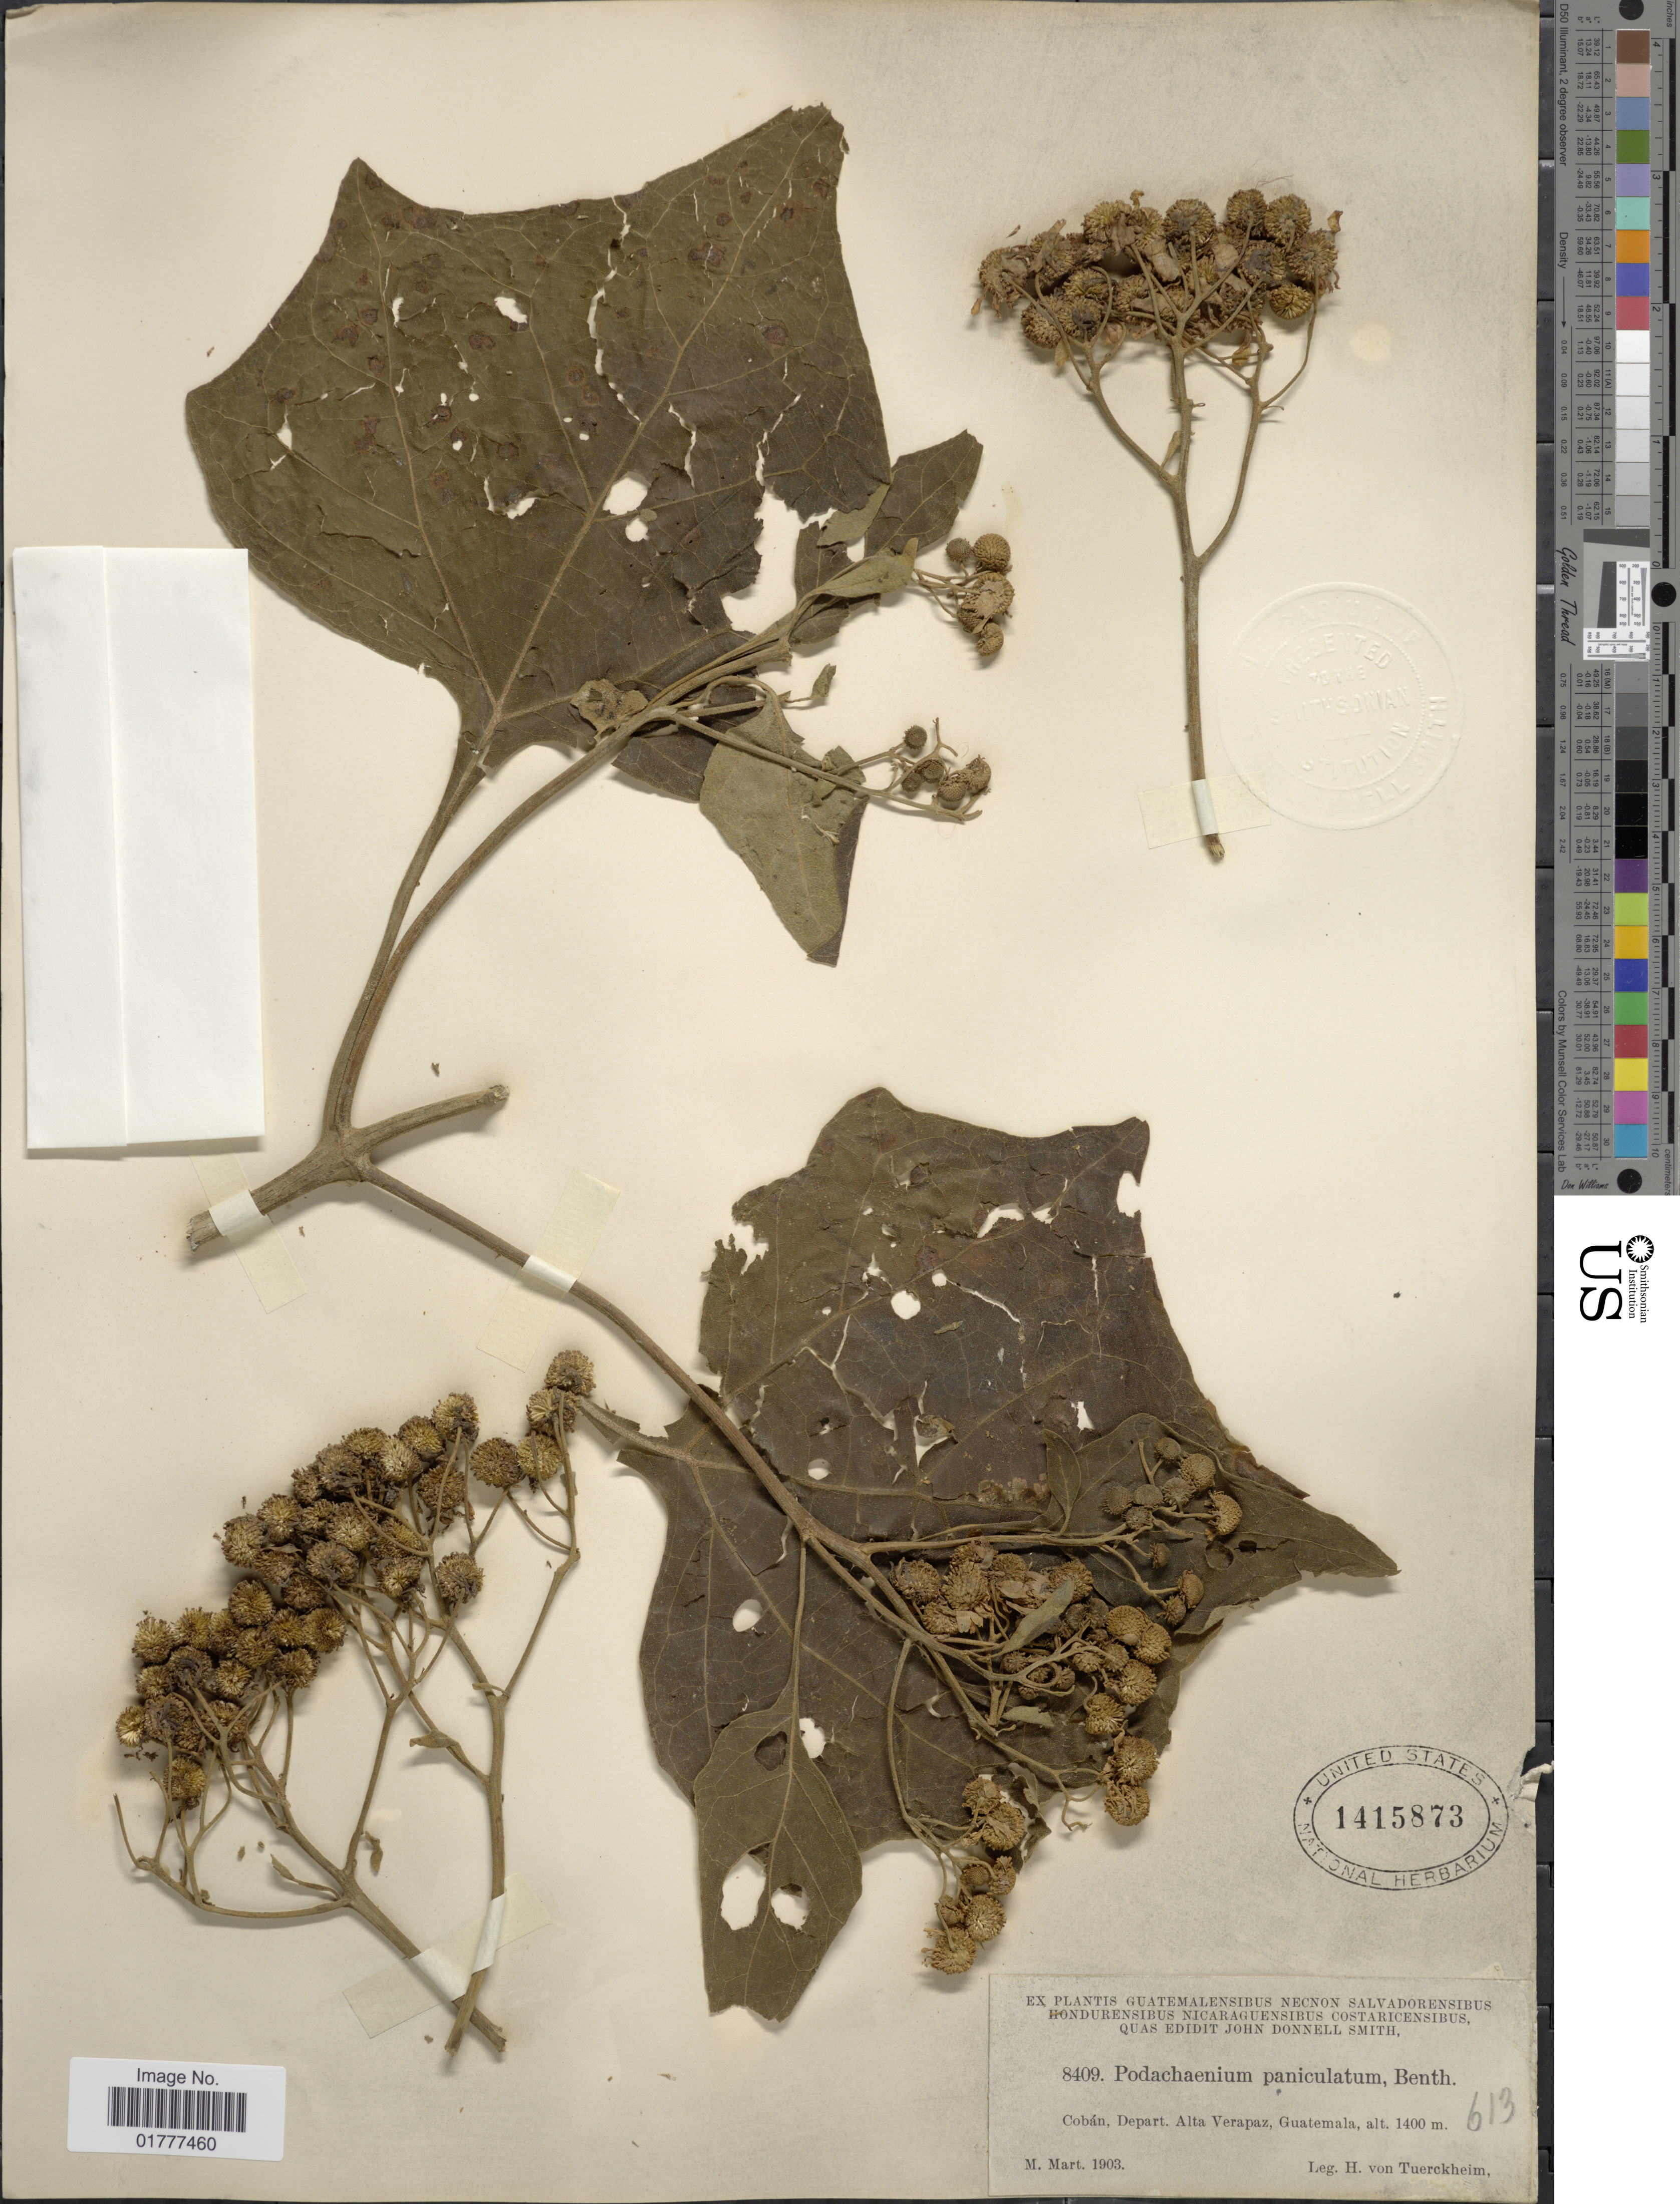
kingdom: Plantae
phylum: Tracheophyta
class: Magnoliopsida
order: Asterales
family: Asteraceae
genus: Podachaenium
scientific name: Podachaenium eminens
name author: (Lag.) Sch. Bip. ex Sch. Bip.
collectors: H. von Türckheim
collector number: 8409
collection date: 1903-03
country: Guatemala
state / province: Alta Verapaz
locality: Coban, Depart. Alta Verapaz, Guatemala.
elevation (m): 1400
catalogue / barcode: US 1415873